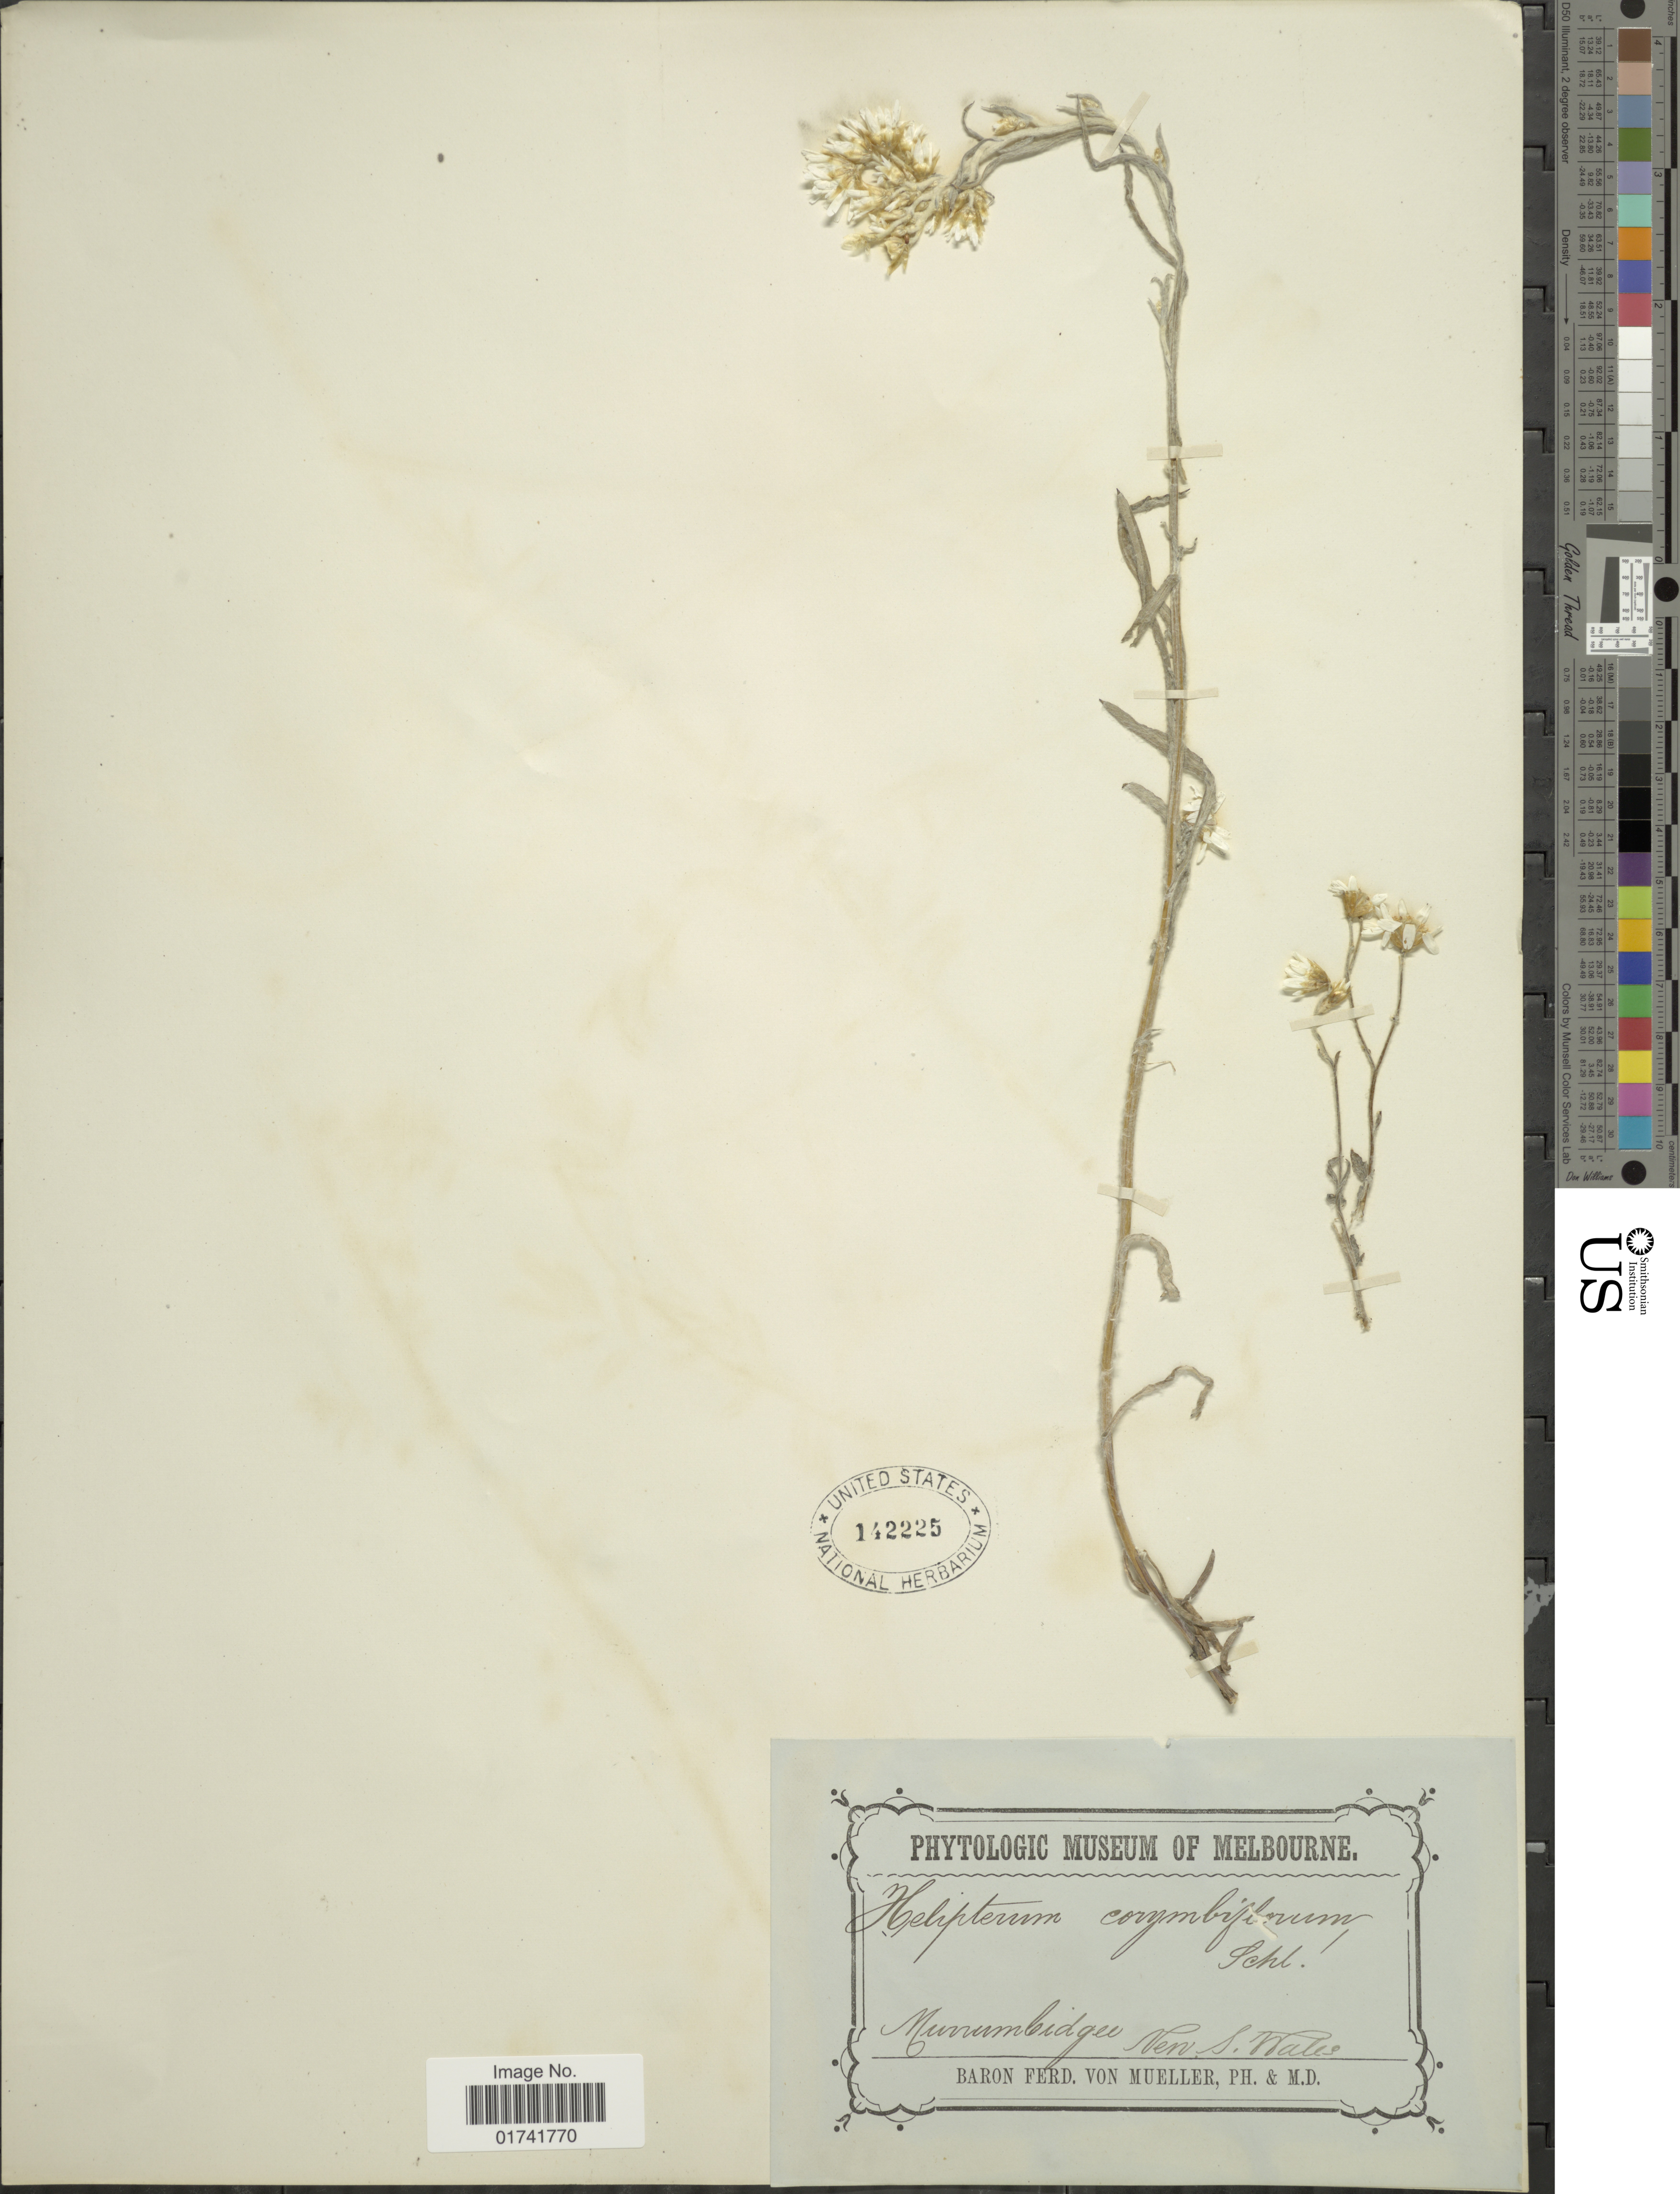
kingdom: Plantae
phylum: Tracheophyta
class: Magnoliopsida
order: Asterales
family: Asteraceae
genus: Rhodanthe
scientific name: Rhodanthe corymbiflora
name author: (Schltdl.) Paul G. Wilson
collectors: F. von Mueller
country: Australia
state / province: New South Wales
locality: Murrumbidgee.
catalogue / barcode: US 142225